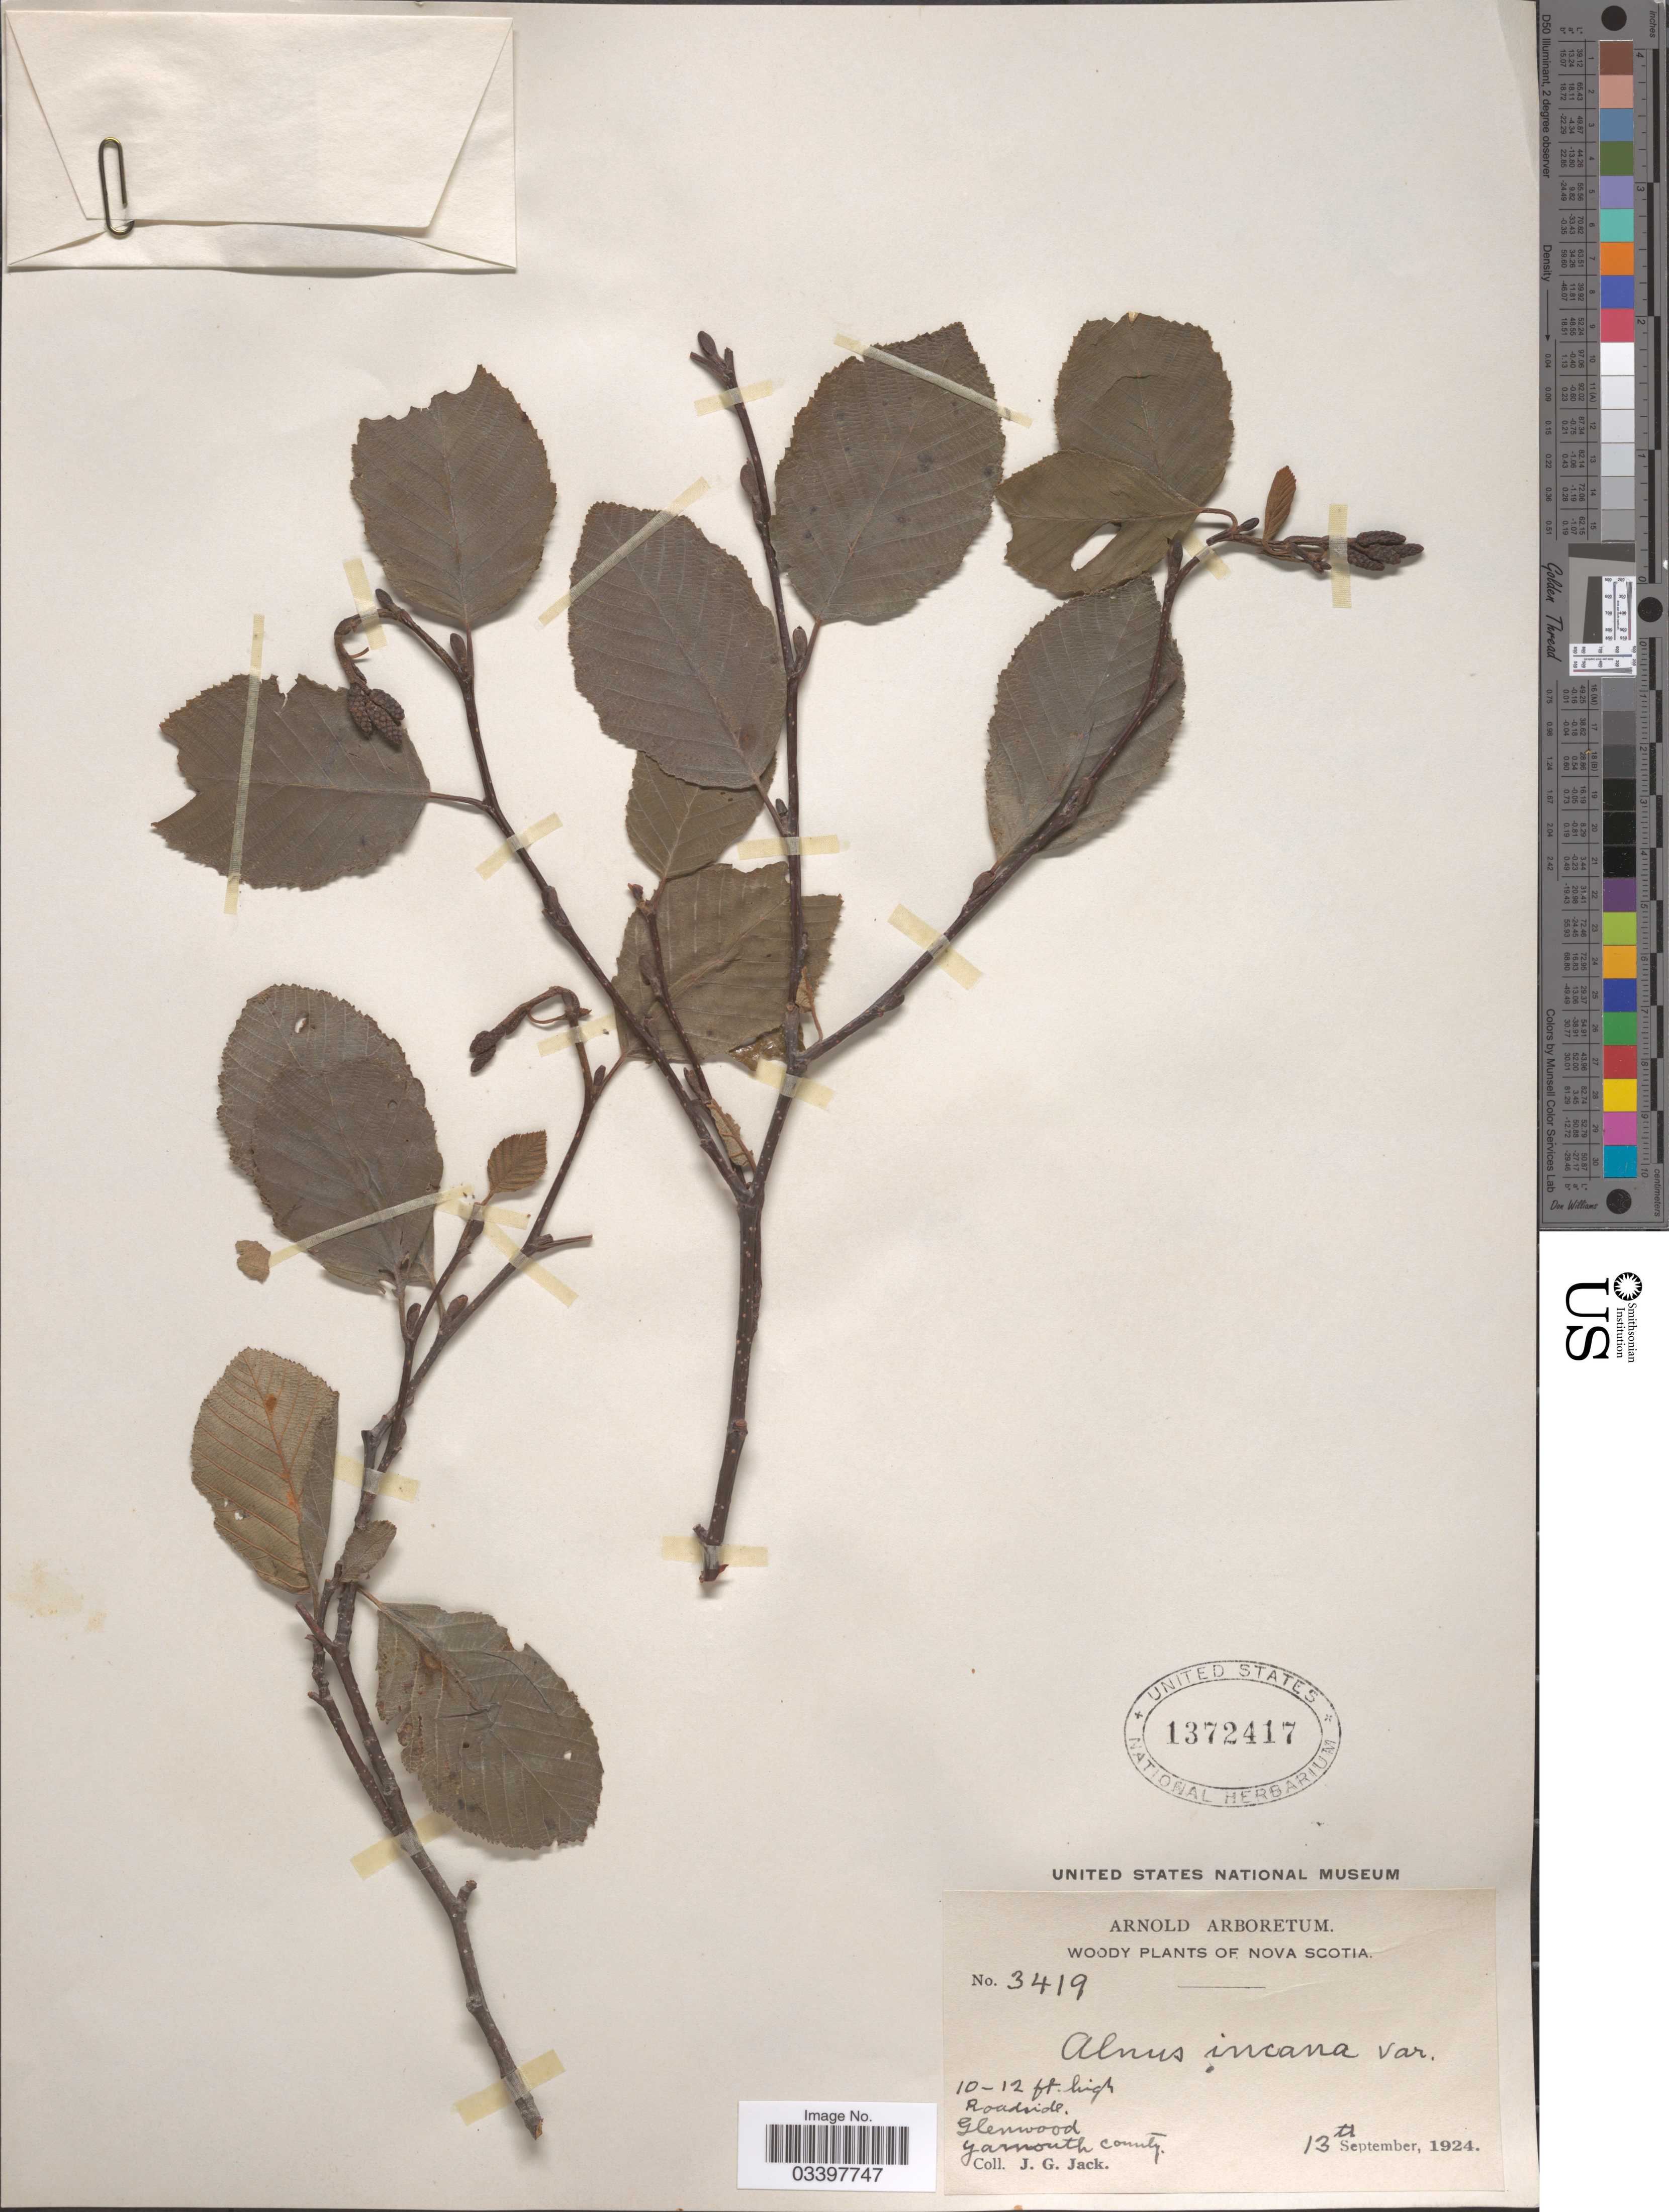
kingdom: Plantae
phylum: Tracheophyta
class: Magnoliopsida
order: Fagales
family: Betulaceae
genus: Alnus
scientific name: Alnus incana subsp. rugosa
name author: (Du Roi) R.T. Clausen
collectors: J. G. Jack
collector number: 3419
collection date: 1924-09-13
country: Canada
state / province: Nova Scotia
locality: Roadside, Glenwood, Yarmouth County.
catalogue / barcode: US 1372417